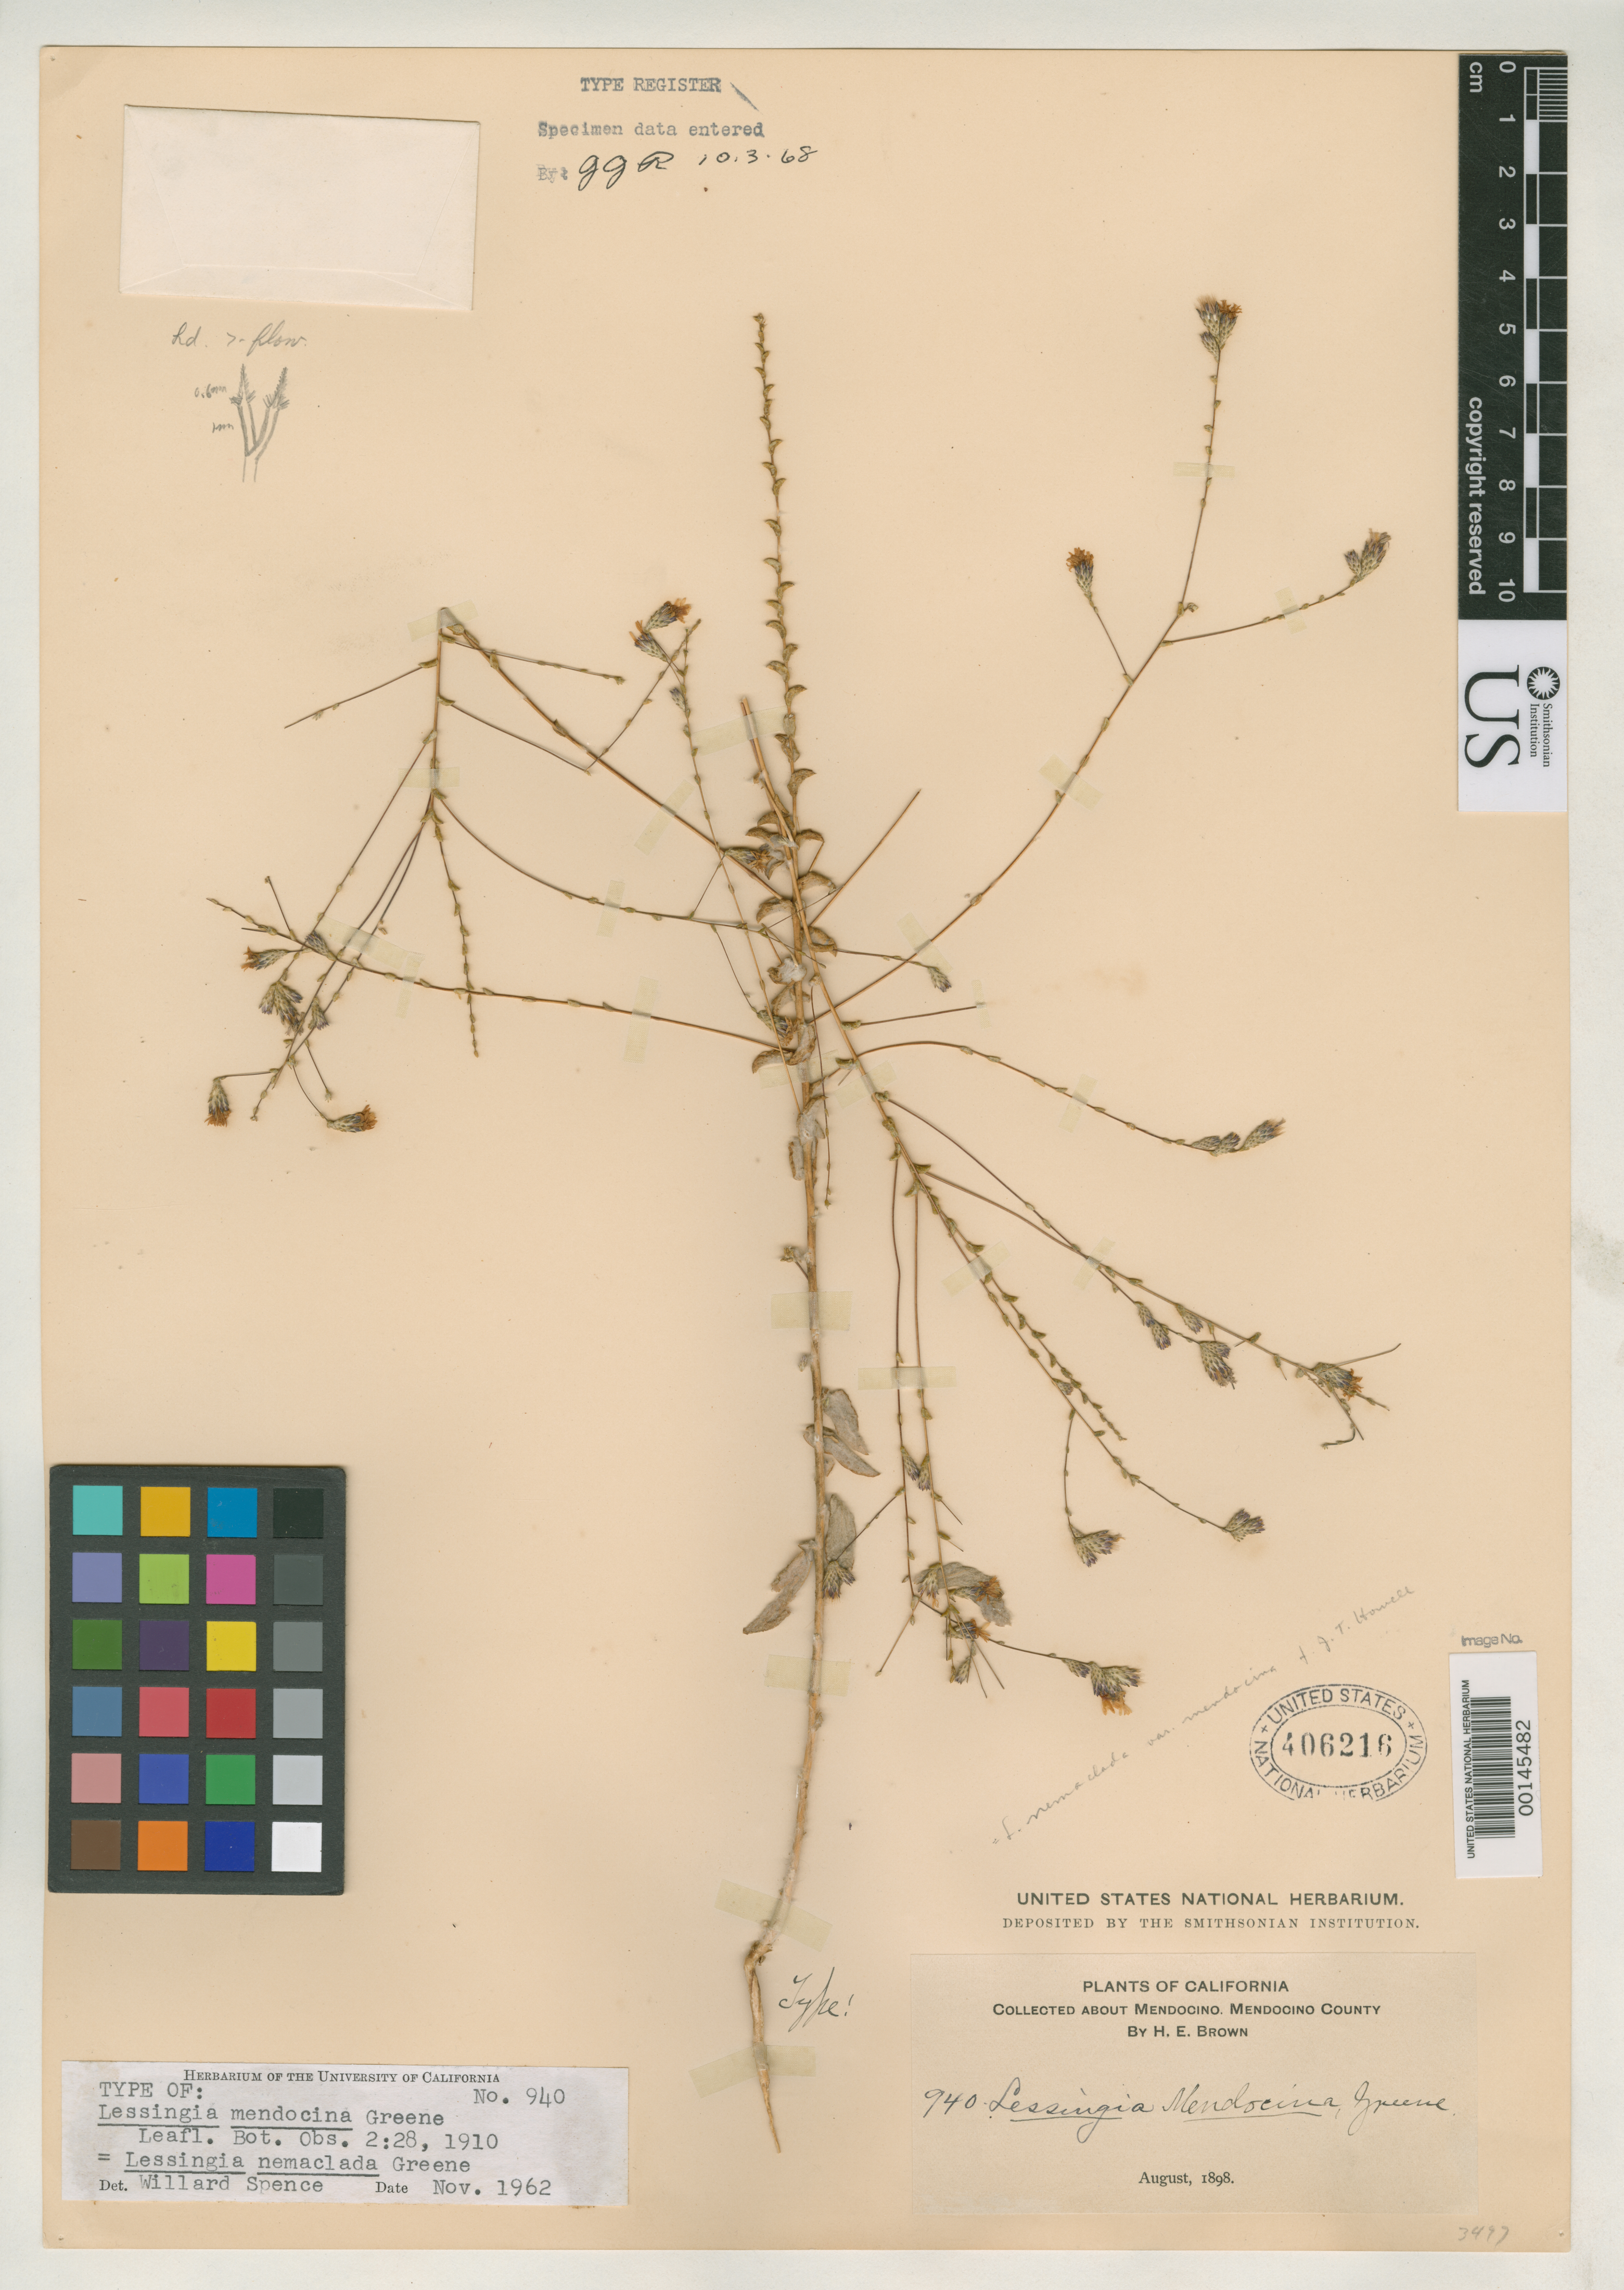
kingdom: Plantae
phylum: Tracheophyta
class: Magnoliopsida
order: Asterales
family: Asteraceae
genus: Lessingia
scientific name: Lessingia mendocina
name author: Greene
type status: Holotype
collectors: H. E. Brown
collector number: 940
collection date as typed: Aug 1898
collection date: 1898-08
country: United States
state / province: California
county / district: Mendocino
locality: Mendocino.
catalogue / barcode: US 406216